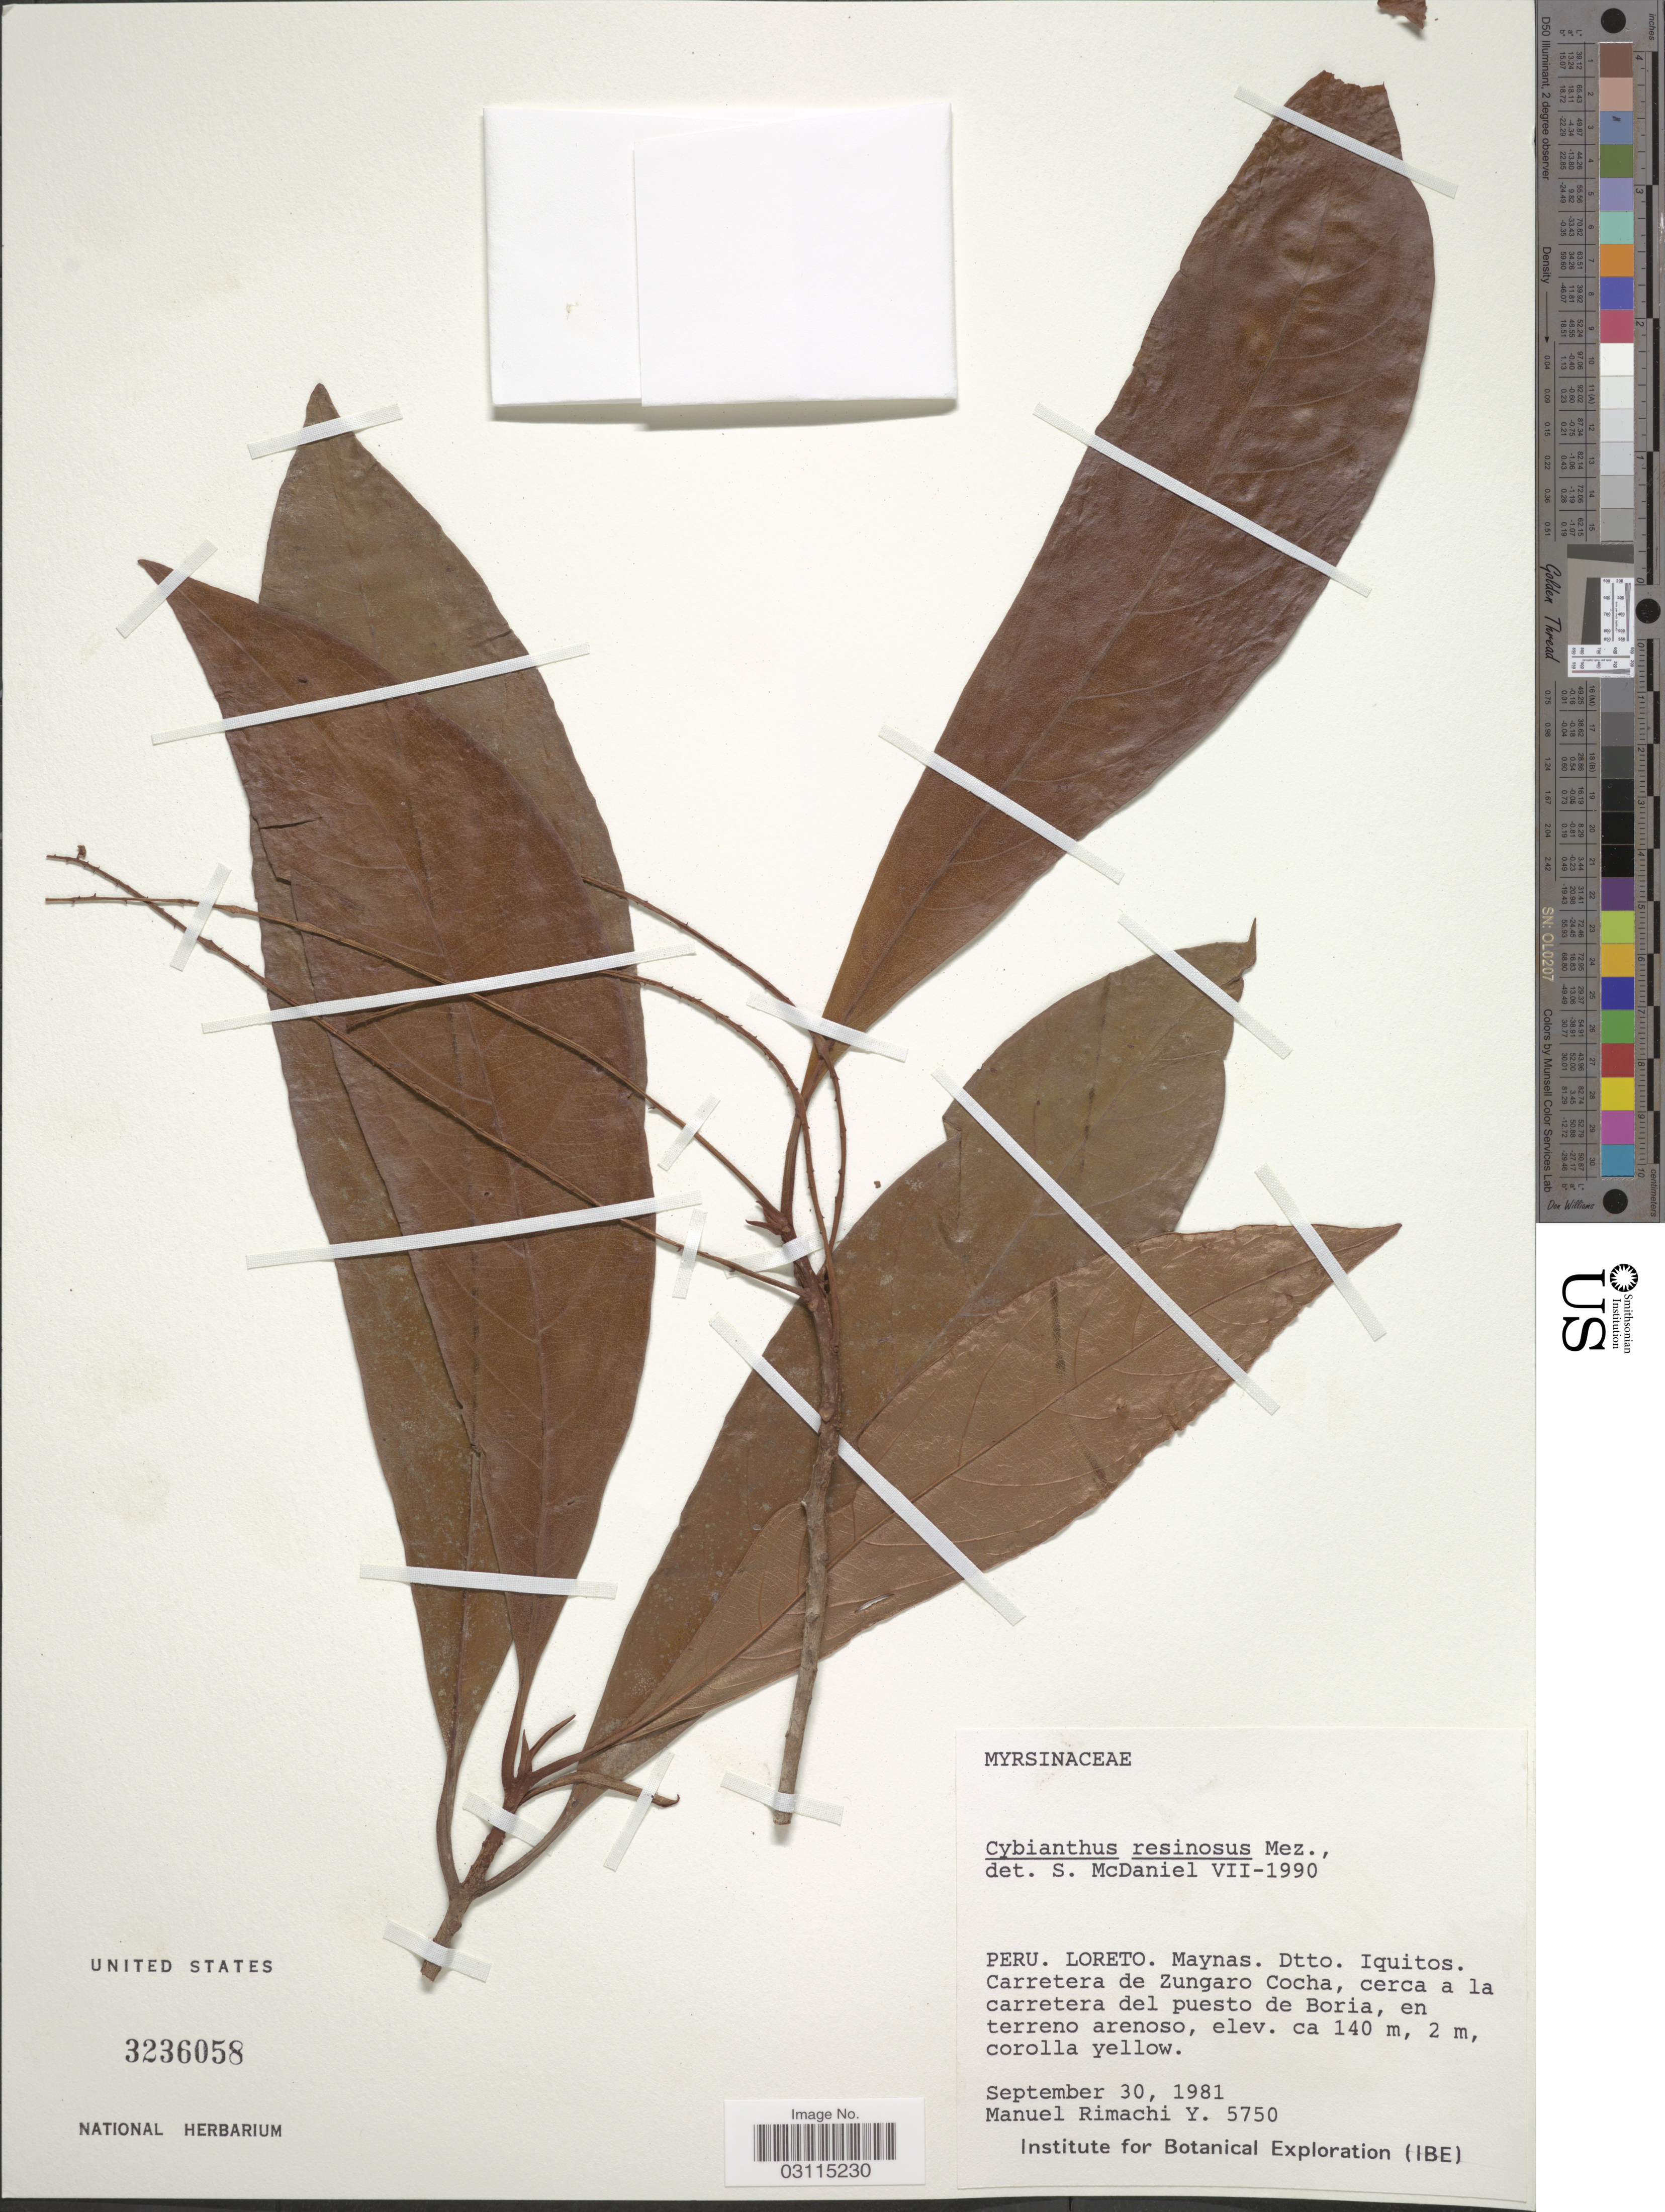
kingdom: Plantae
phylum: Tracheophyta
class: Magnoliopsida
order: Ericales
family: Primulaceae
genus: Cybianthus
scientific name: Cybianthus resinosus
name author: Mez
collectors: M. Rimachi Y.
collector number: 5750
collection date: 1981-09-30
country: Peru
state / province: Loreto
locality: Maynas. Dtto. Iquitos. Carretera de Zungaro Cocha, cerca a la carretera del puesto de Boria, en terreno arenoso.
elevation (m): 140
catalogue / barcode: US 3236058